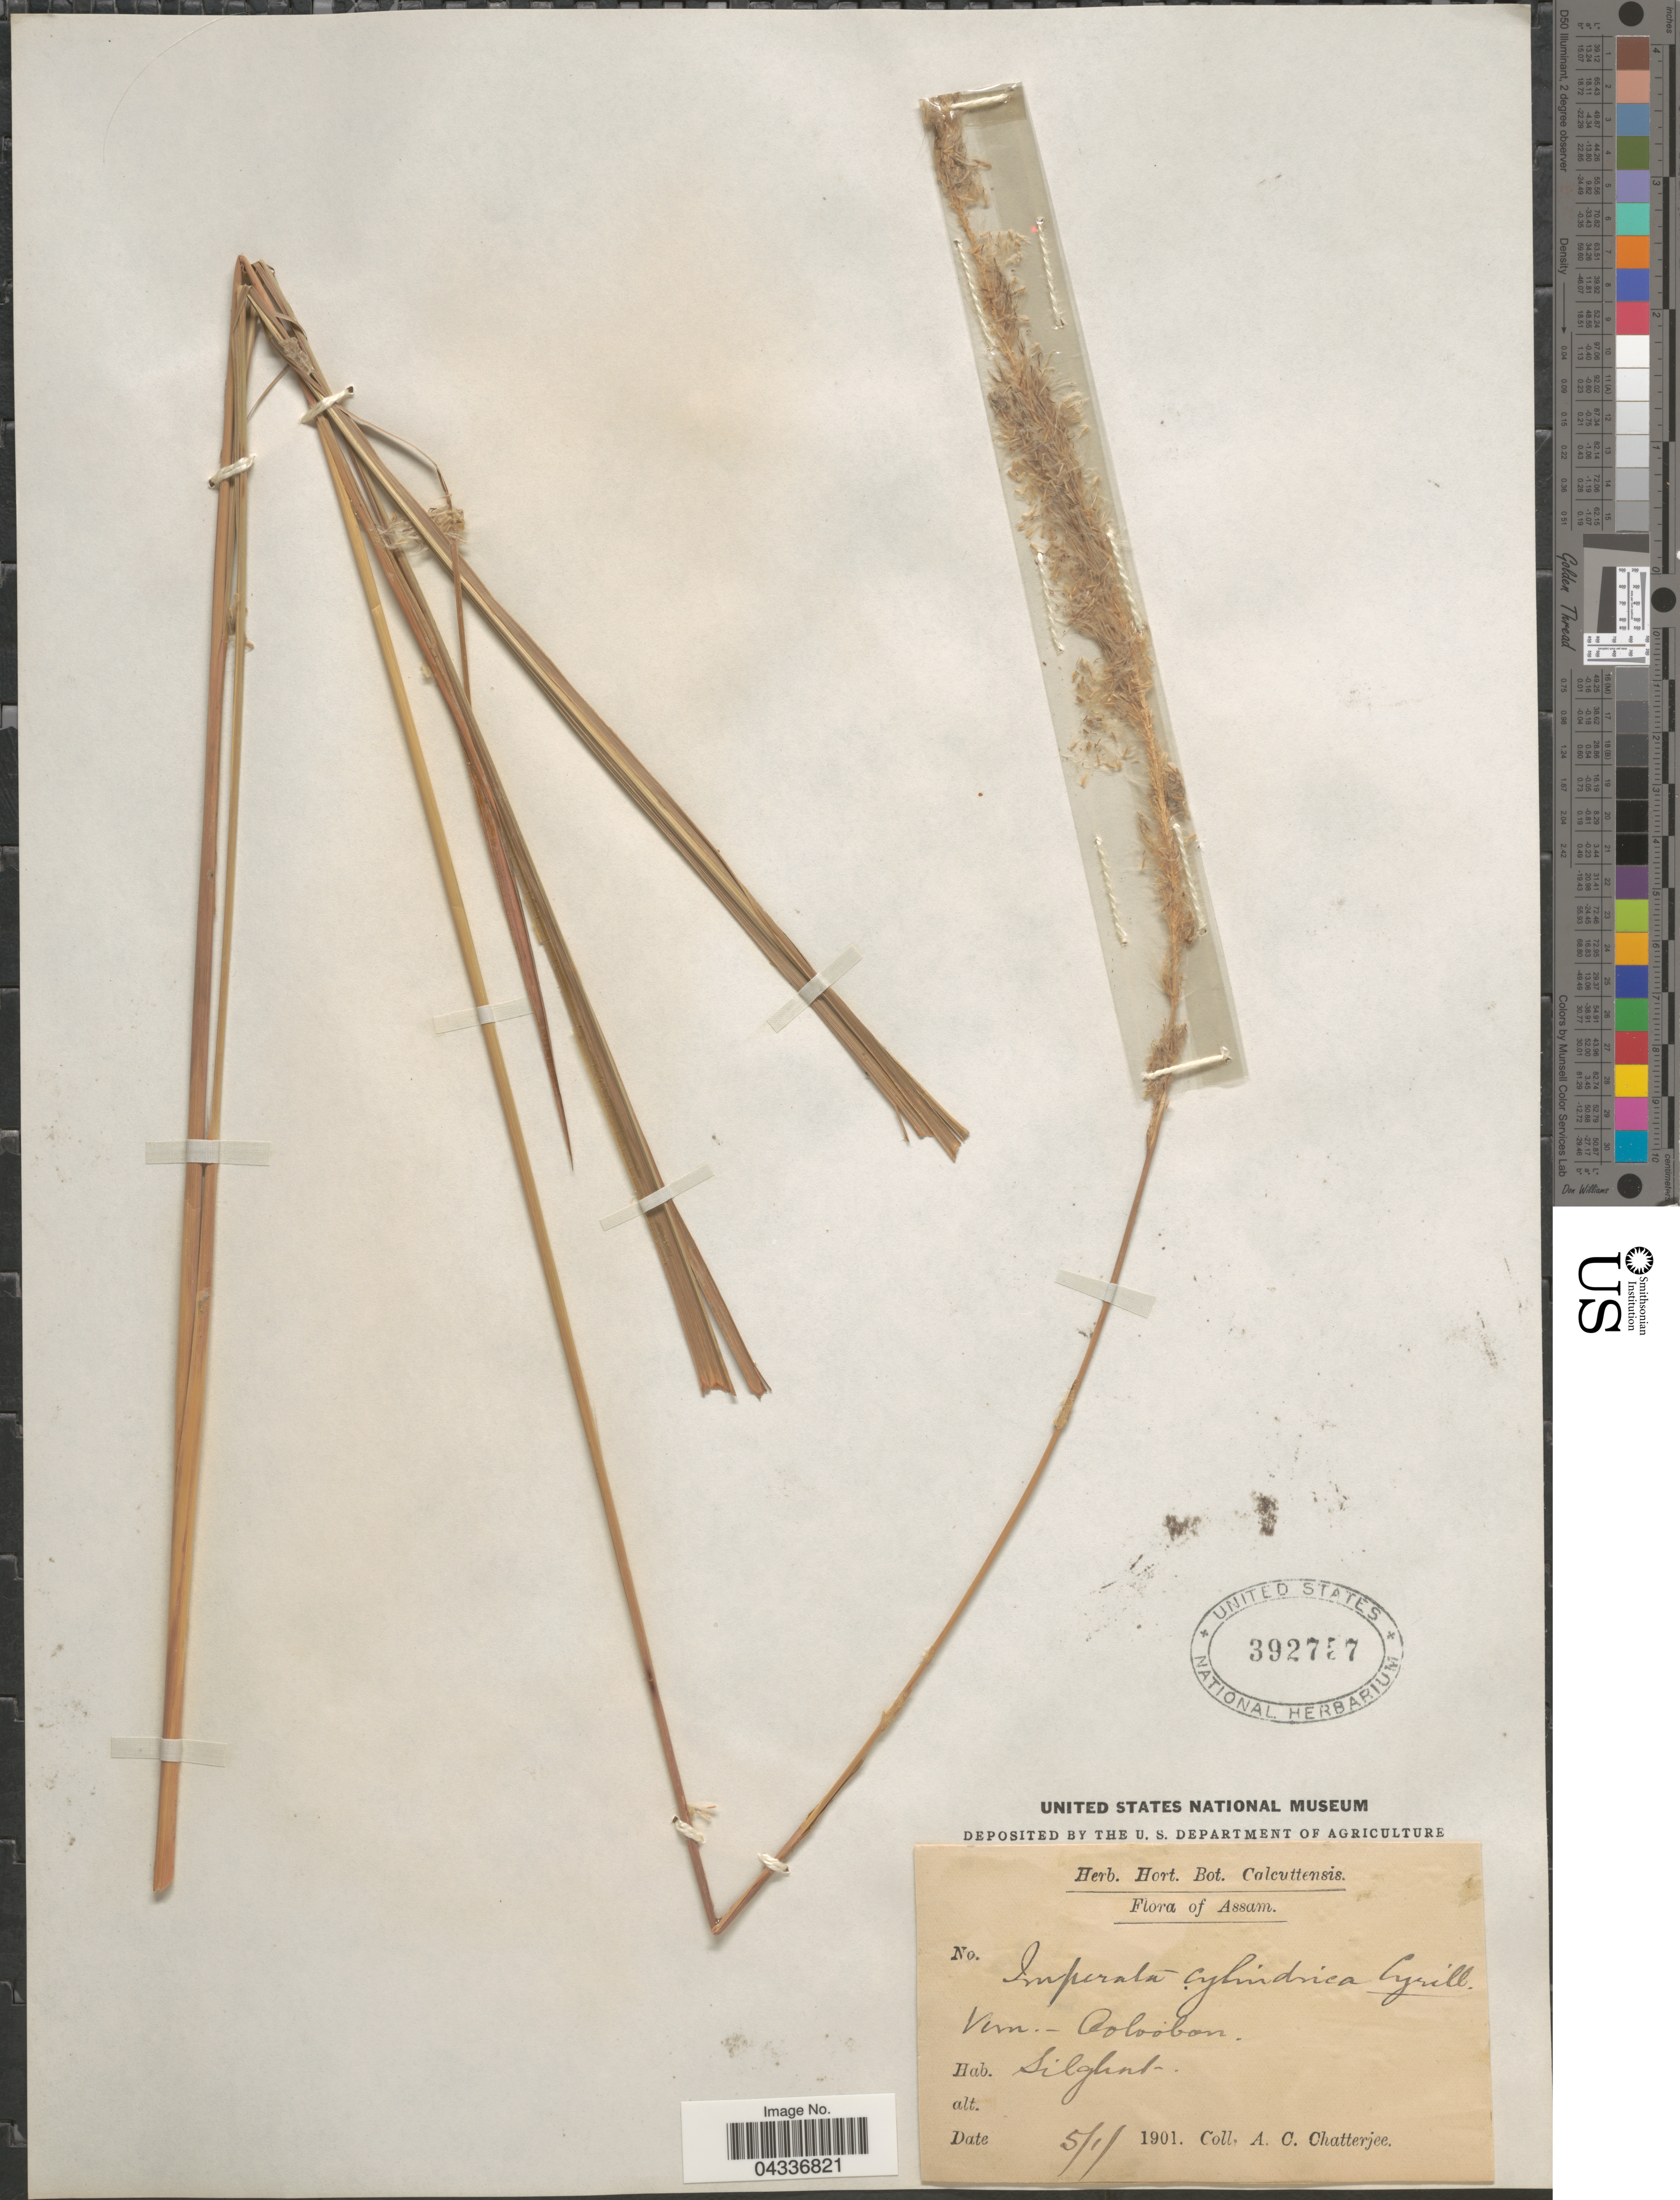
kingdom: Plantae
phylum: Tracheophyta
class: Liliopsida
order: Poales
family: Poaceae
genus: Imperata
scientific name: Imperata cylindrica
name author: (L.) P. Beauv.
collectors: A. Chatterjee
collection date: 1901-01-05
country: India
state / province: Assam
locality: Silghat.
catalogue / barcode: US 392757